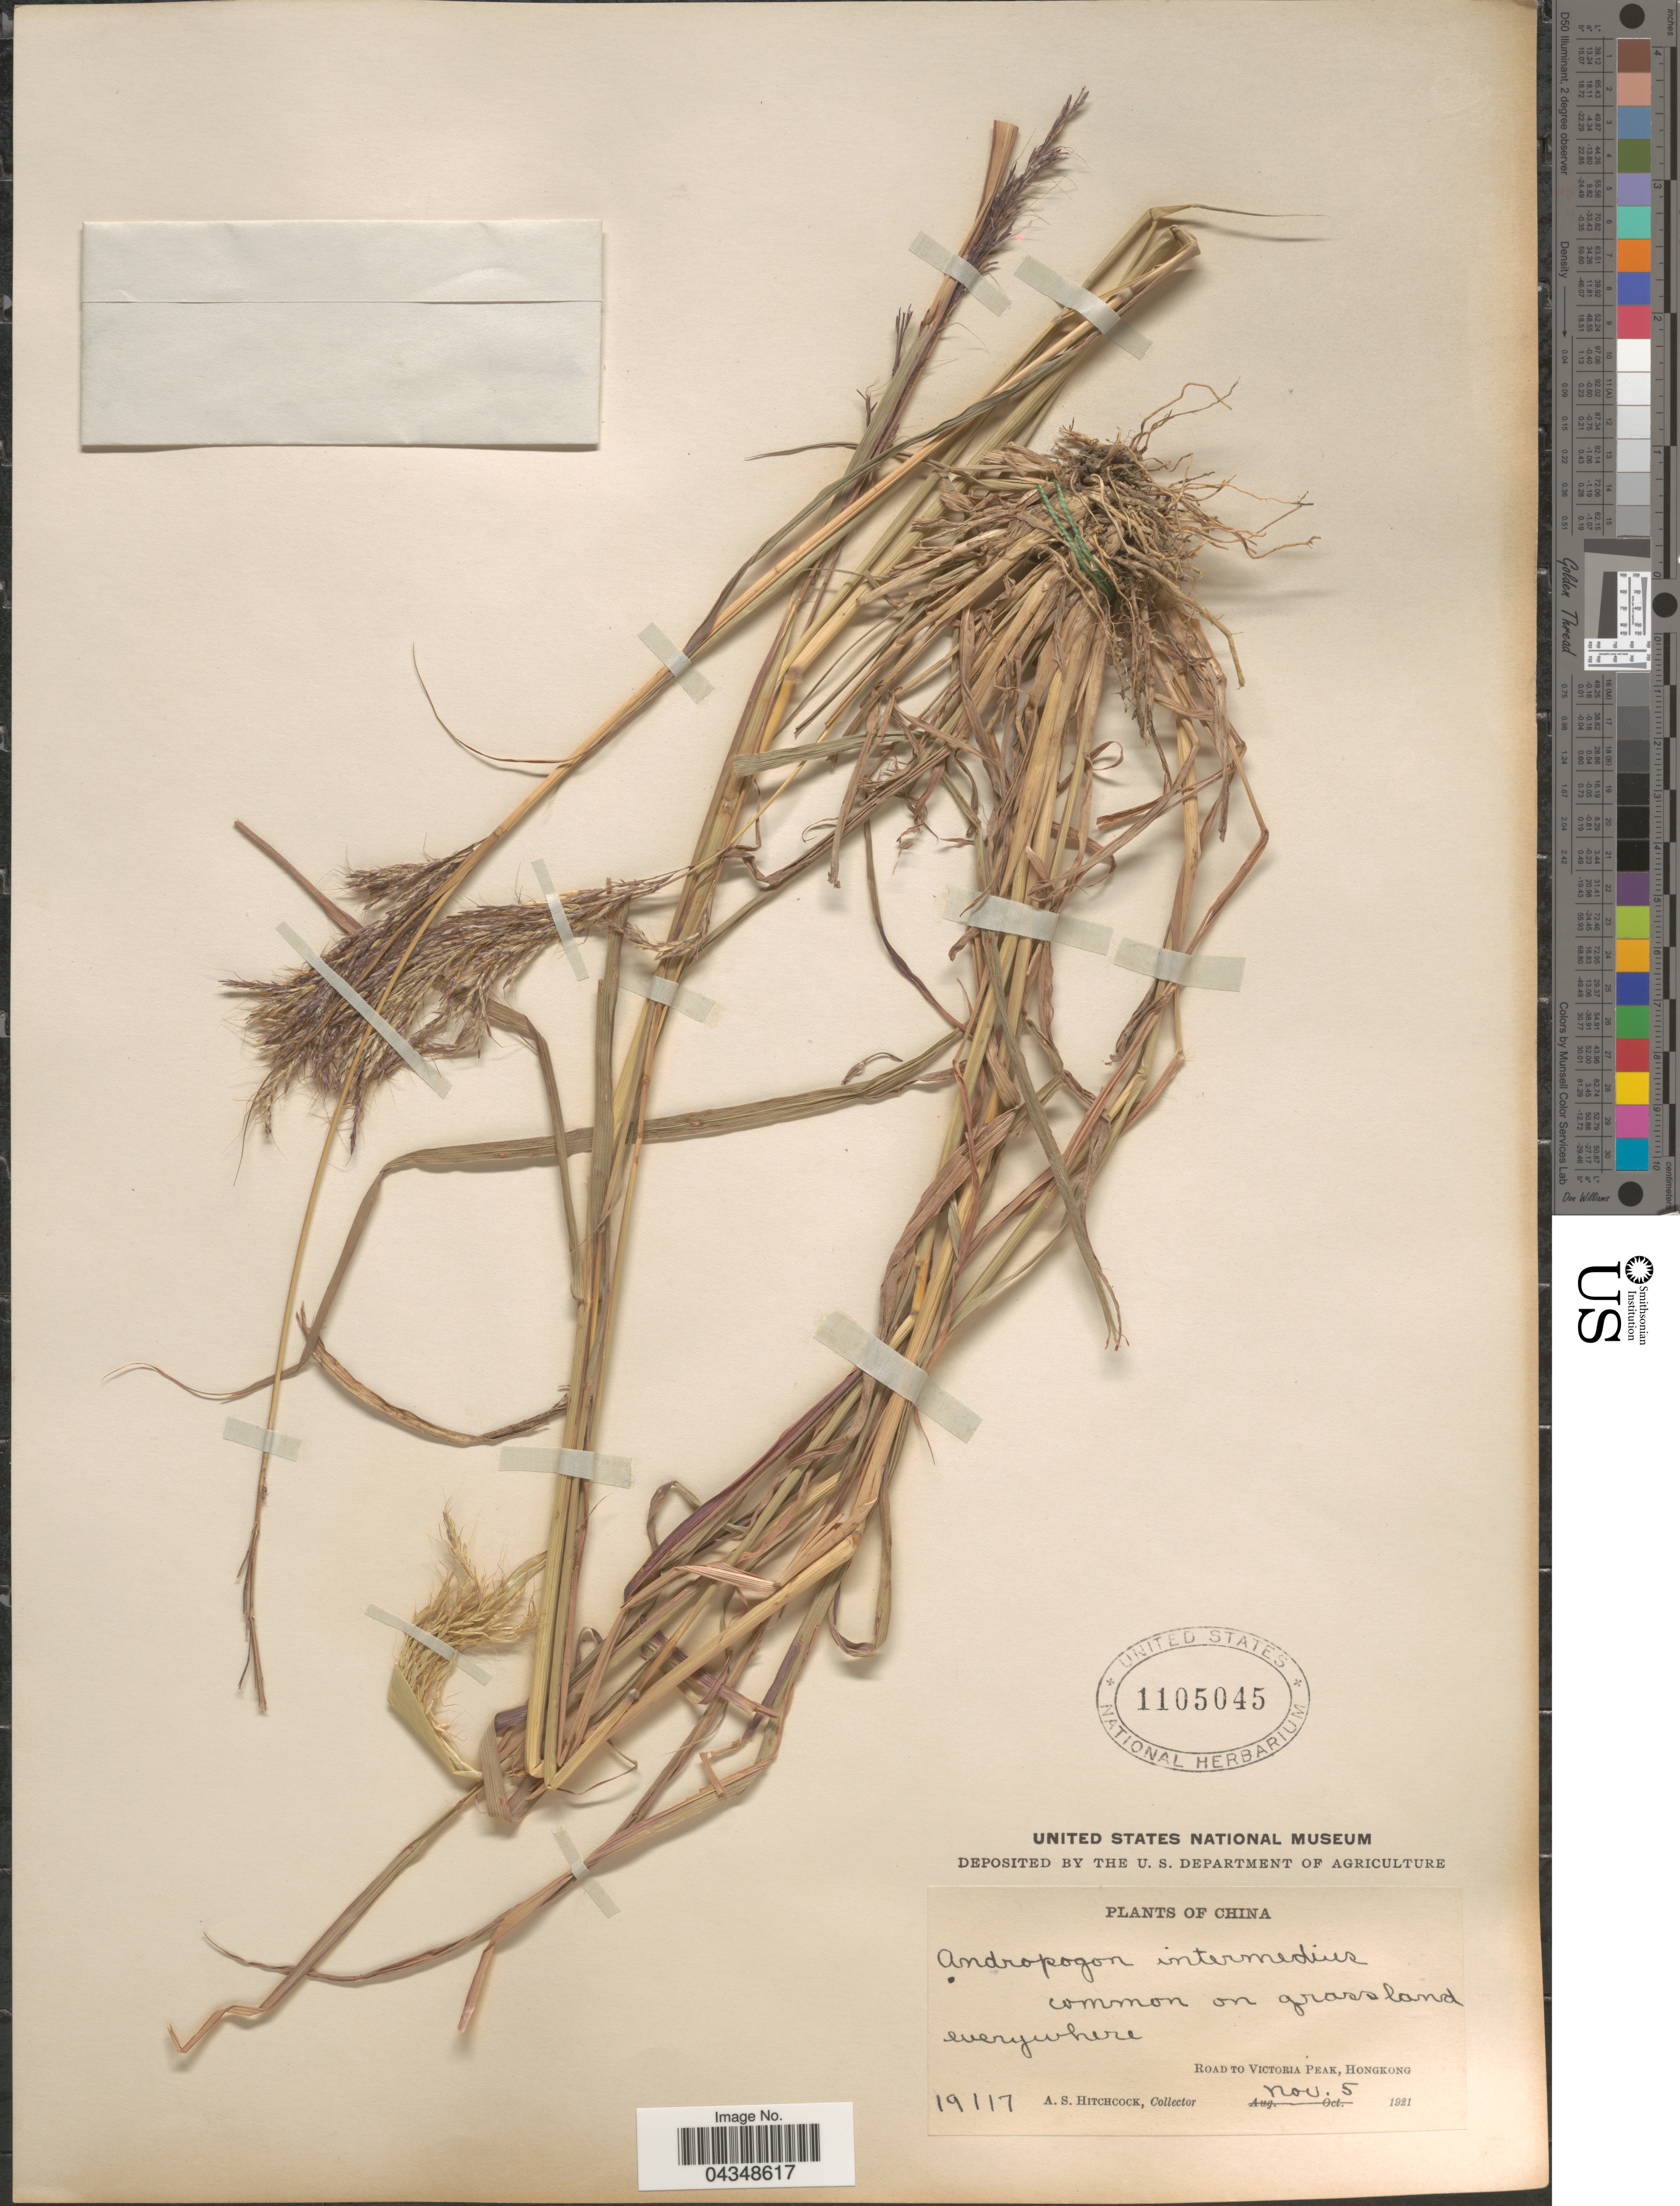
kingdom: Plantae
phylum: Tracheophyta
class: Liliopsida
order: Poales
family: Poaceae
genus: Bothriochloa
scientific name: Bothriochloa bladhii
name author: (Retz.) S.T. Blake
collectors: A. S. Hitchcock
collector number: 19117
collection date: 1921-11-05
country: China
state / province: Hong Kong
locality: Common on grassland everywhere. Road to Victoria Peak, Hongkong.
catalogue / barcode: US 1105045